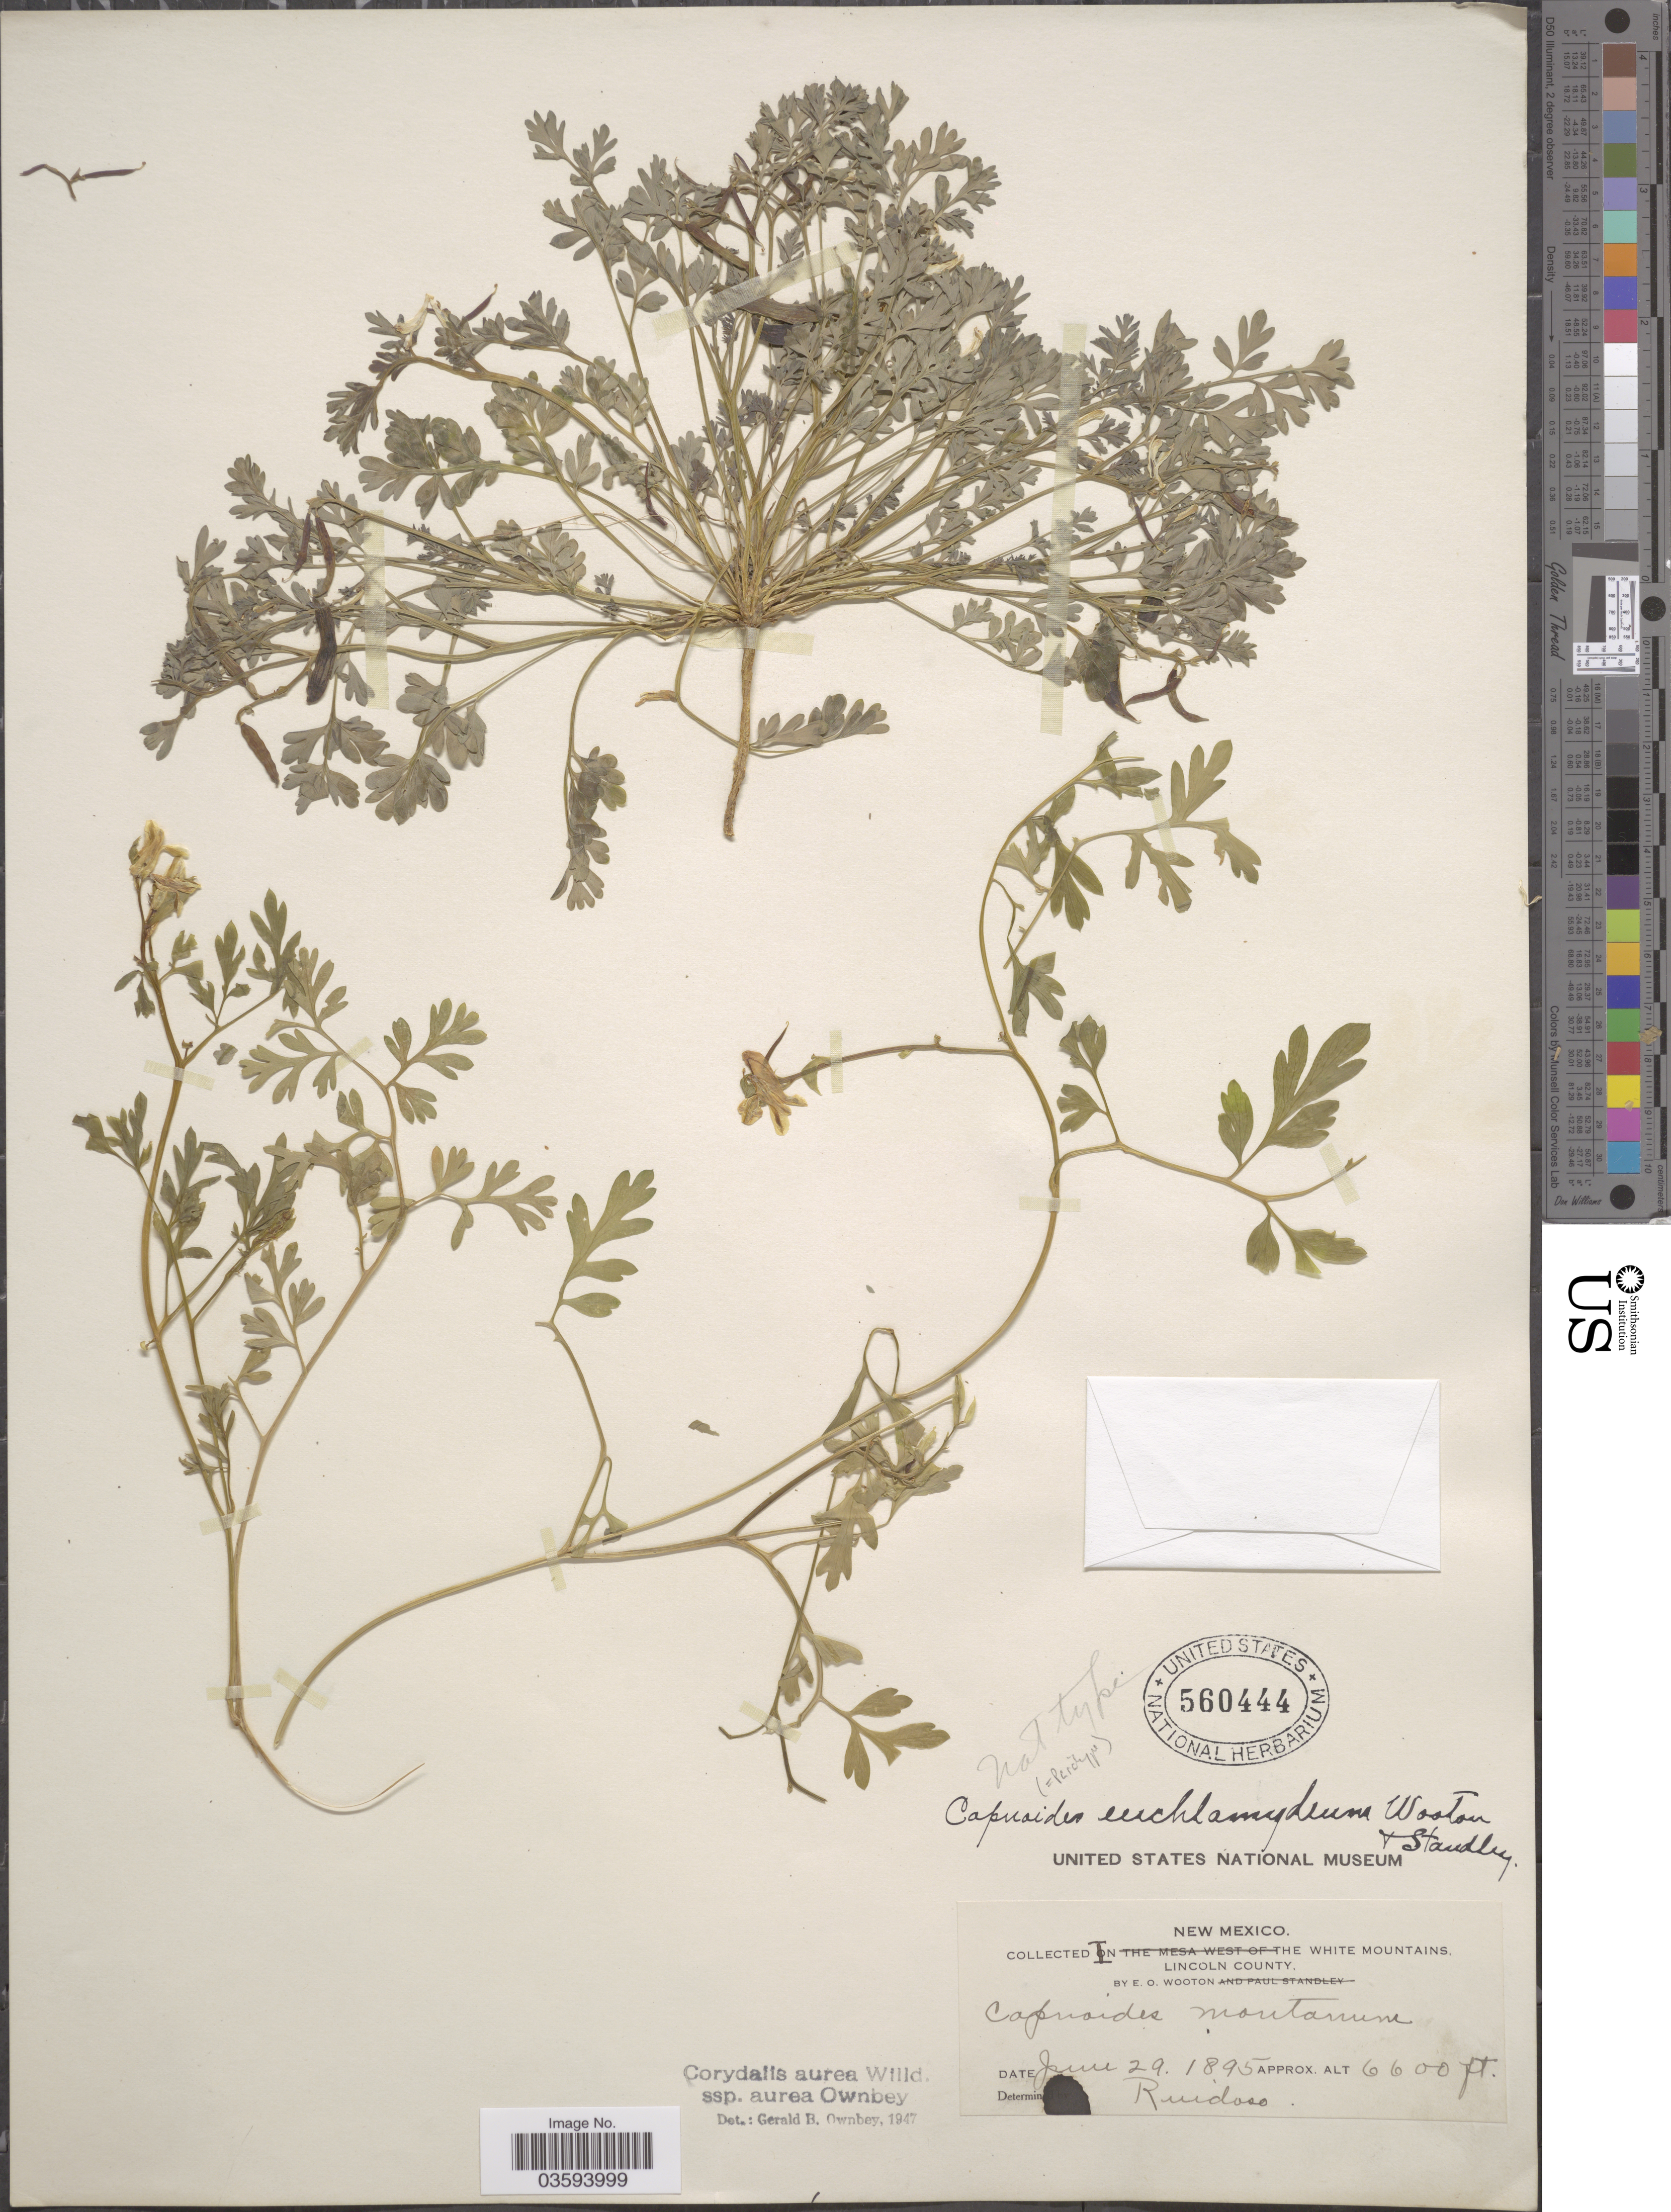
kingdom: Plantae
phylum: Tracheophyta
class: Magnoliopsida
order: Ranunculales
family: Papaveraceae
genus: Corydalis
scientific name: Corydalis aurea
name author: Willd.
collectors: E. O. Wooton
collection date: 1895-06-29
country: United States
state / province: New Mexico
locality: In the White Mountains, Lincoln County. Ruidoso.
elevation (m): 2012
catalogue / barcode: US 560444